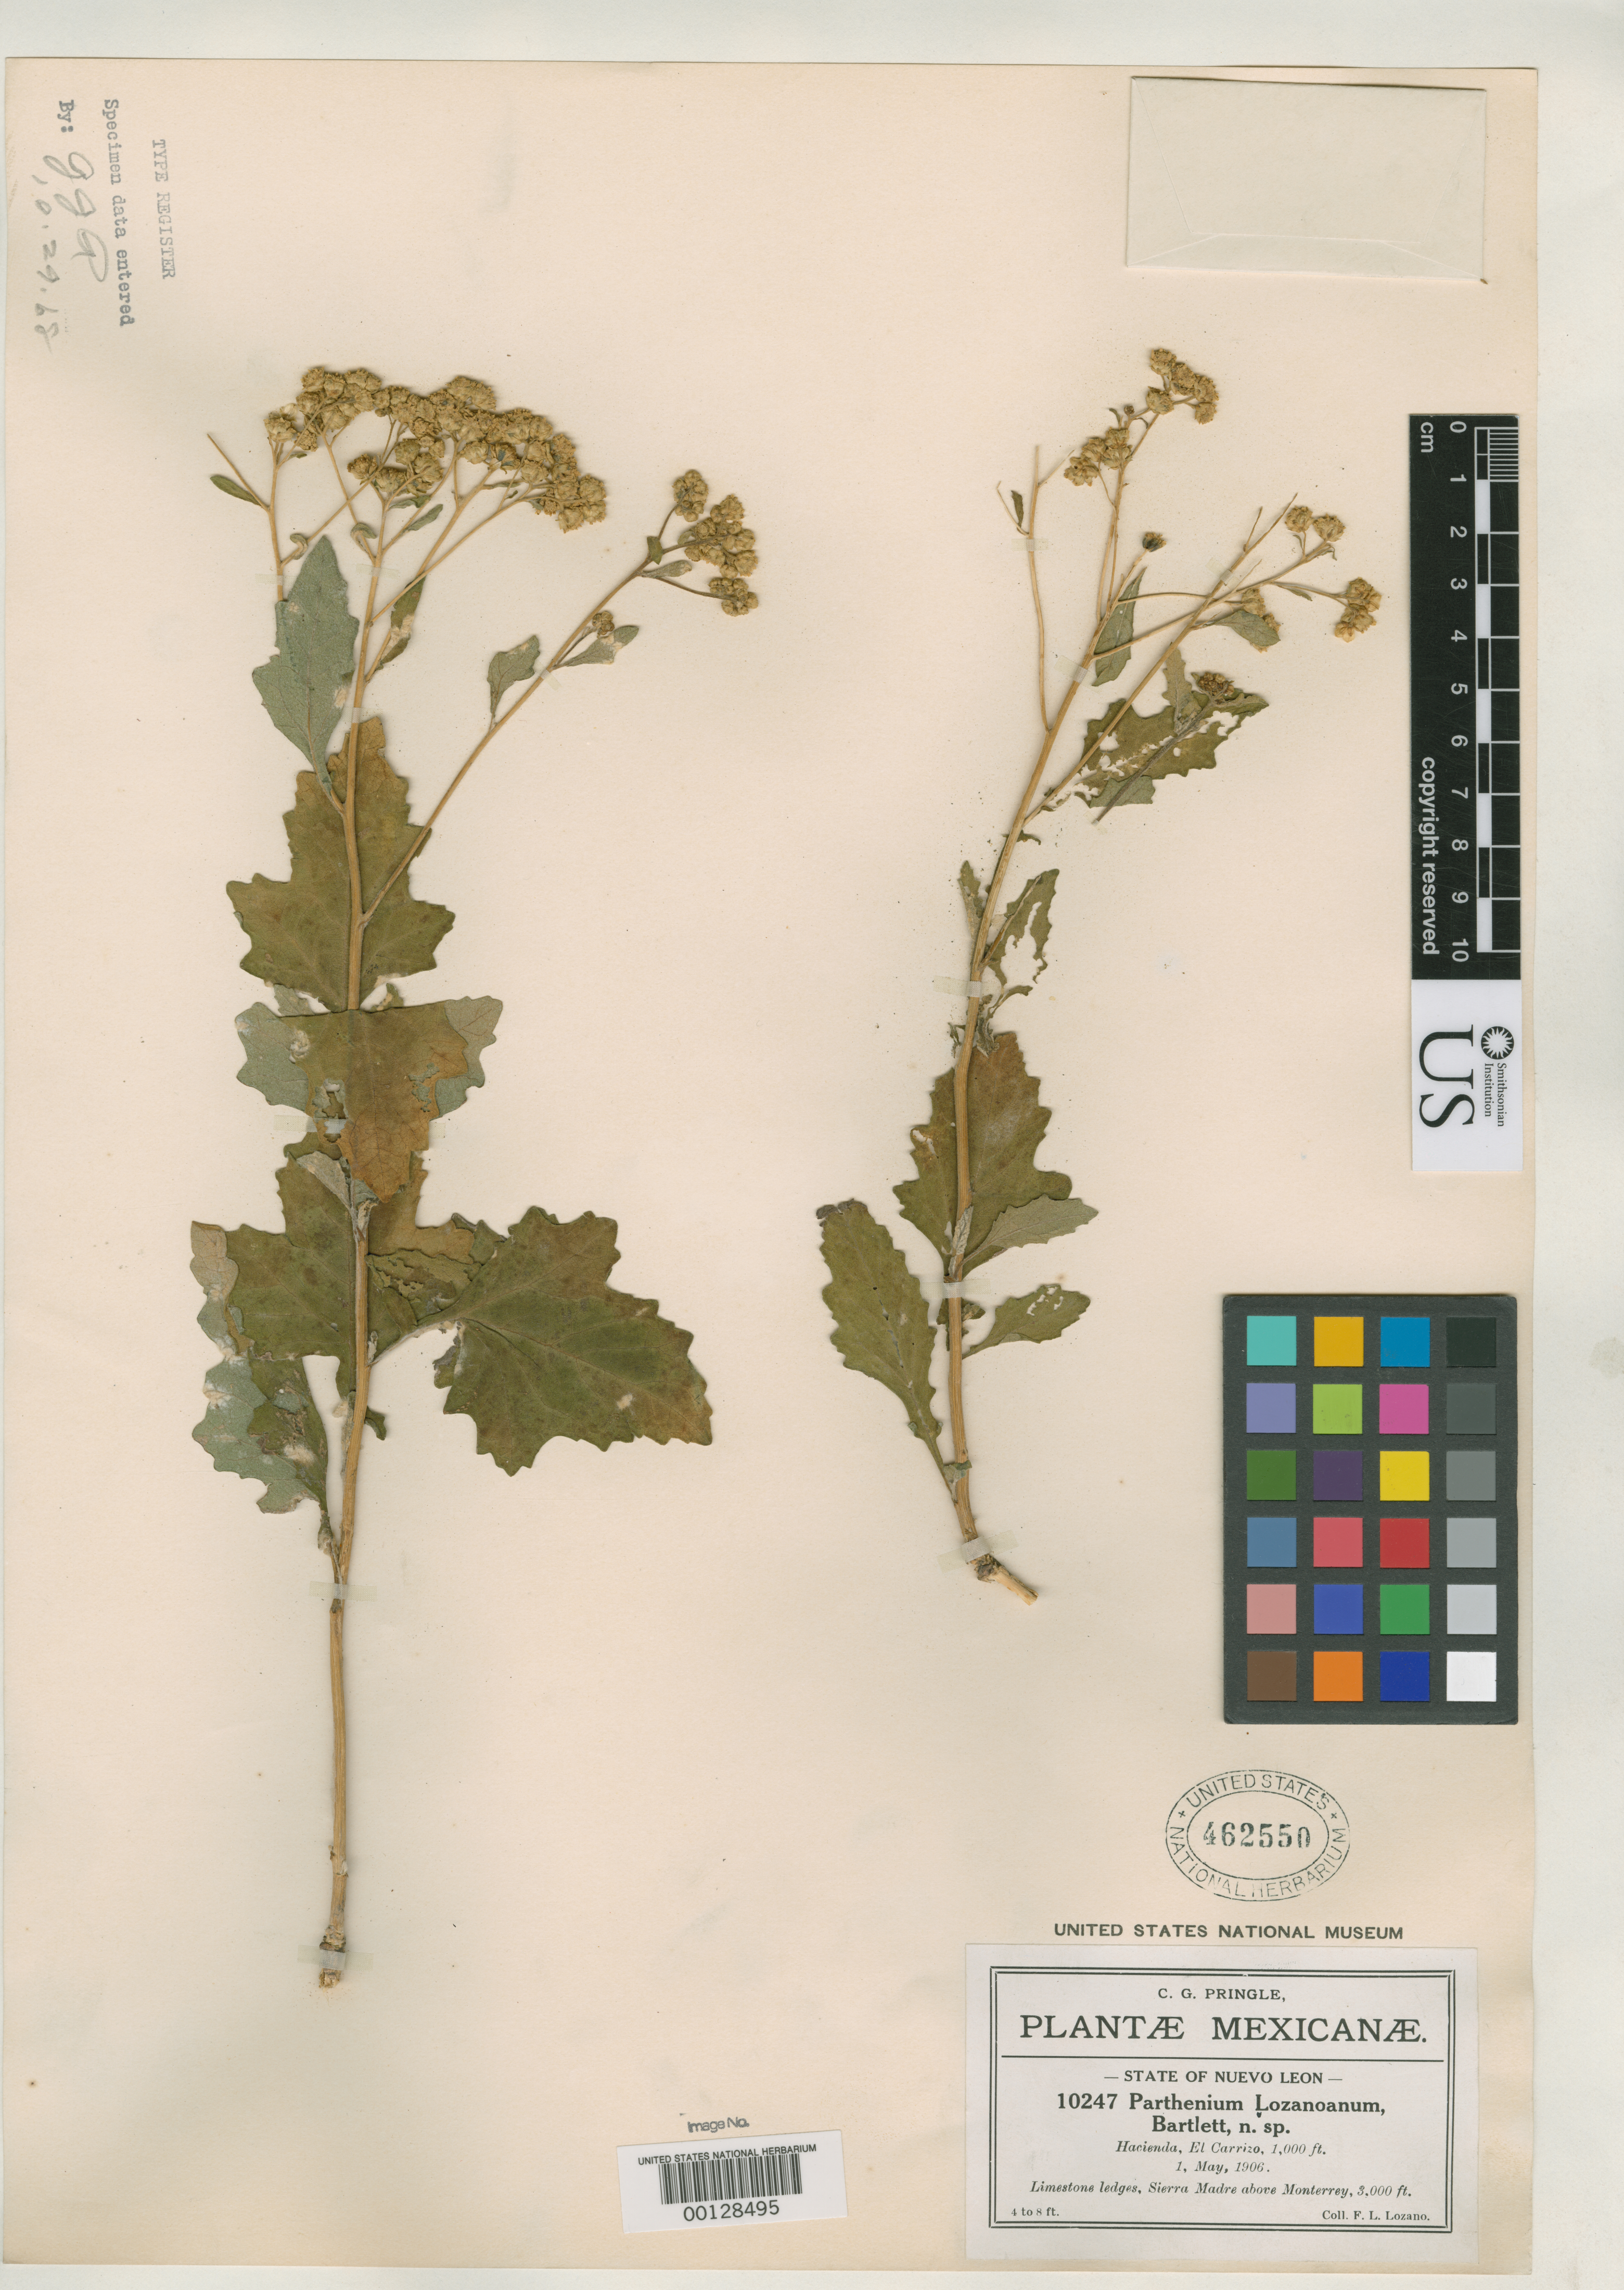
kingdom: Plantae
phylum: Tracheophyta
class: Magnoliopsida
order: Asterales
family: Asteraceae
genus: Parthenium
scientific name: Parthenium lozanianum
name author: Bartlett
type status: Isotype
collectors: F. Lozano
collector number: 10247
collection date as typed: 01 May 1906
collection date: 1906-05-01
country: Mexico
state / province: Nuevo León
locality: Monterrey.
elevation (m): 300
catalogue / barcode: US 462550